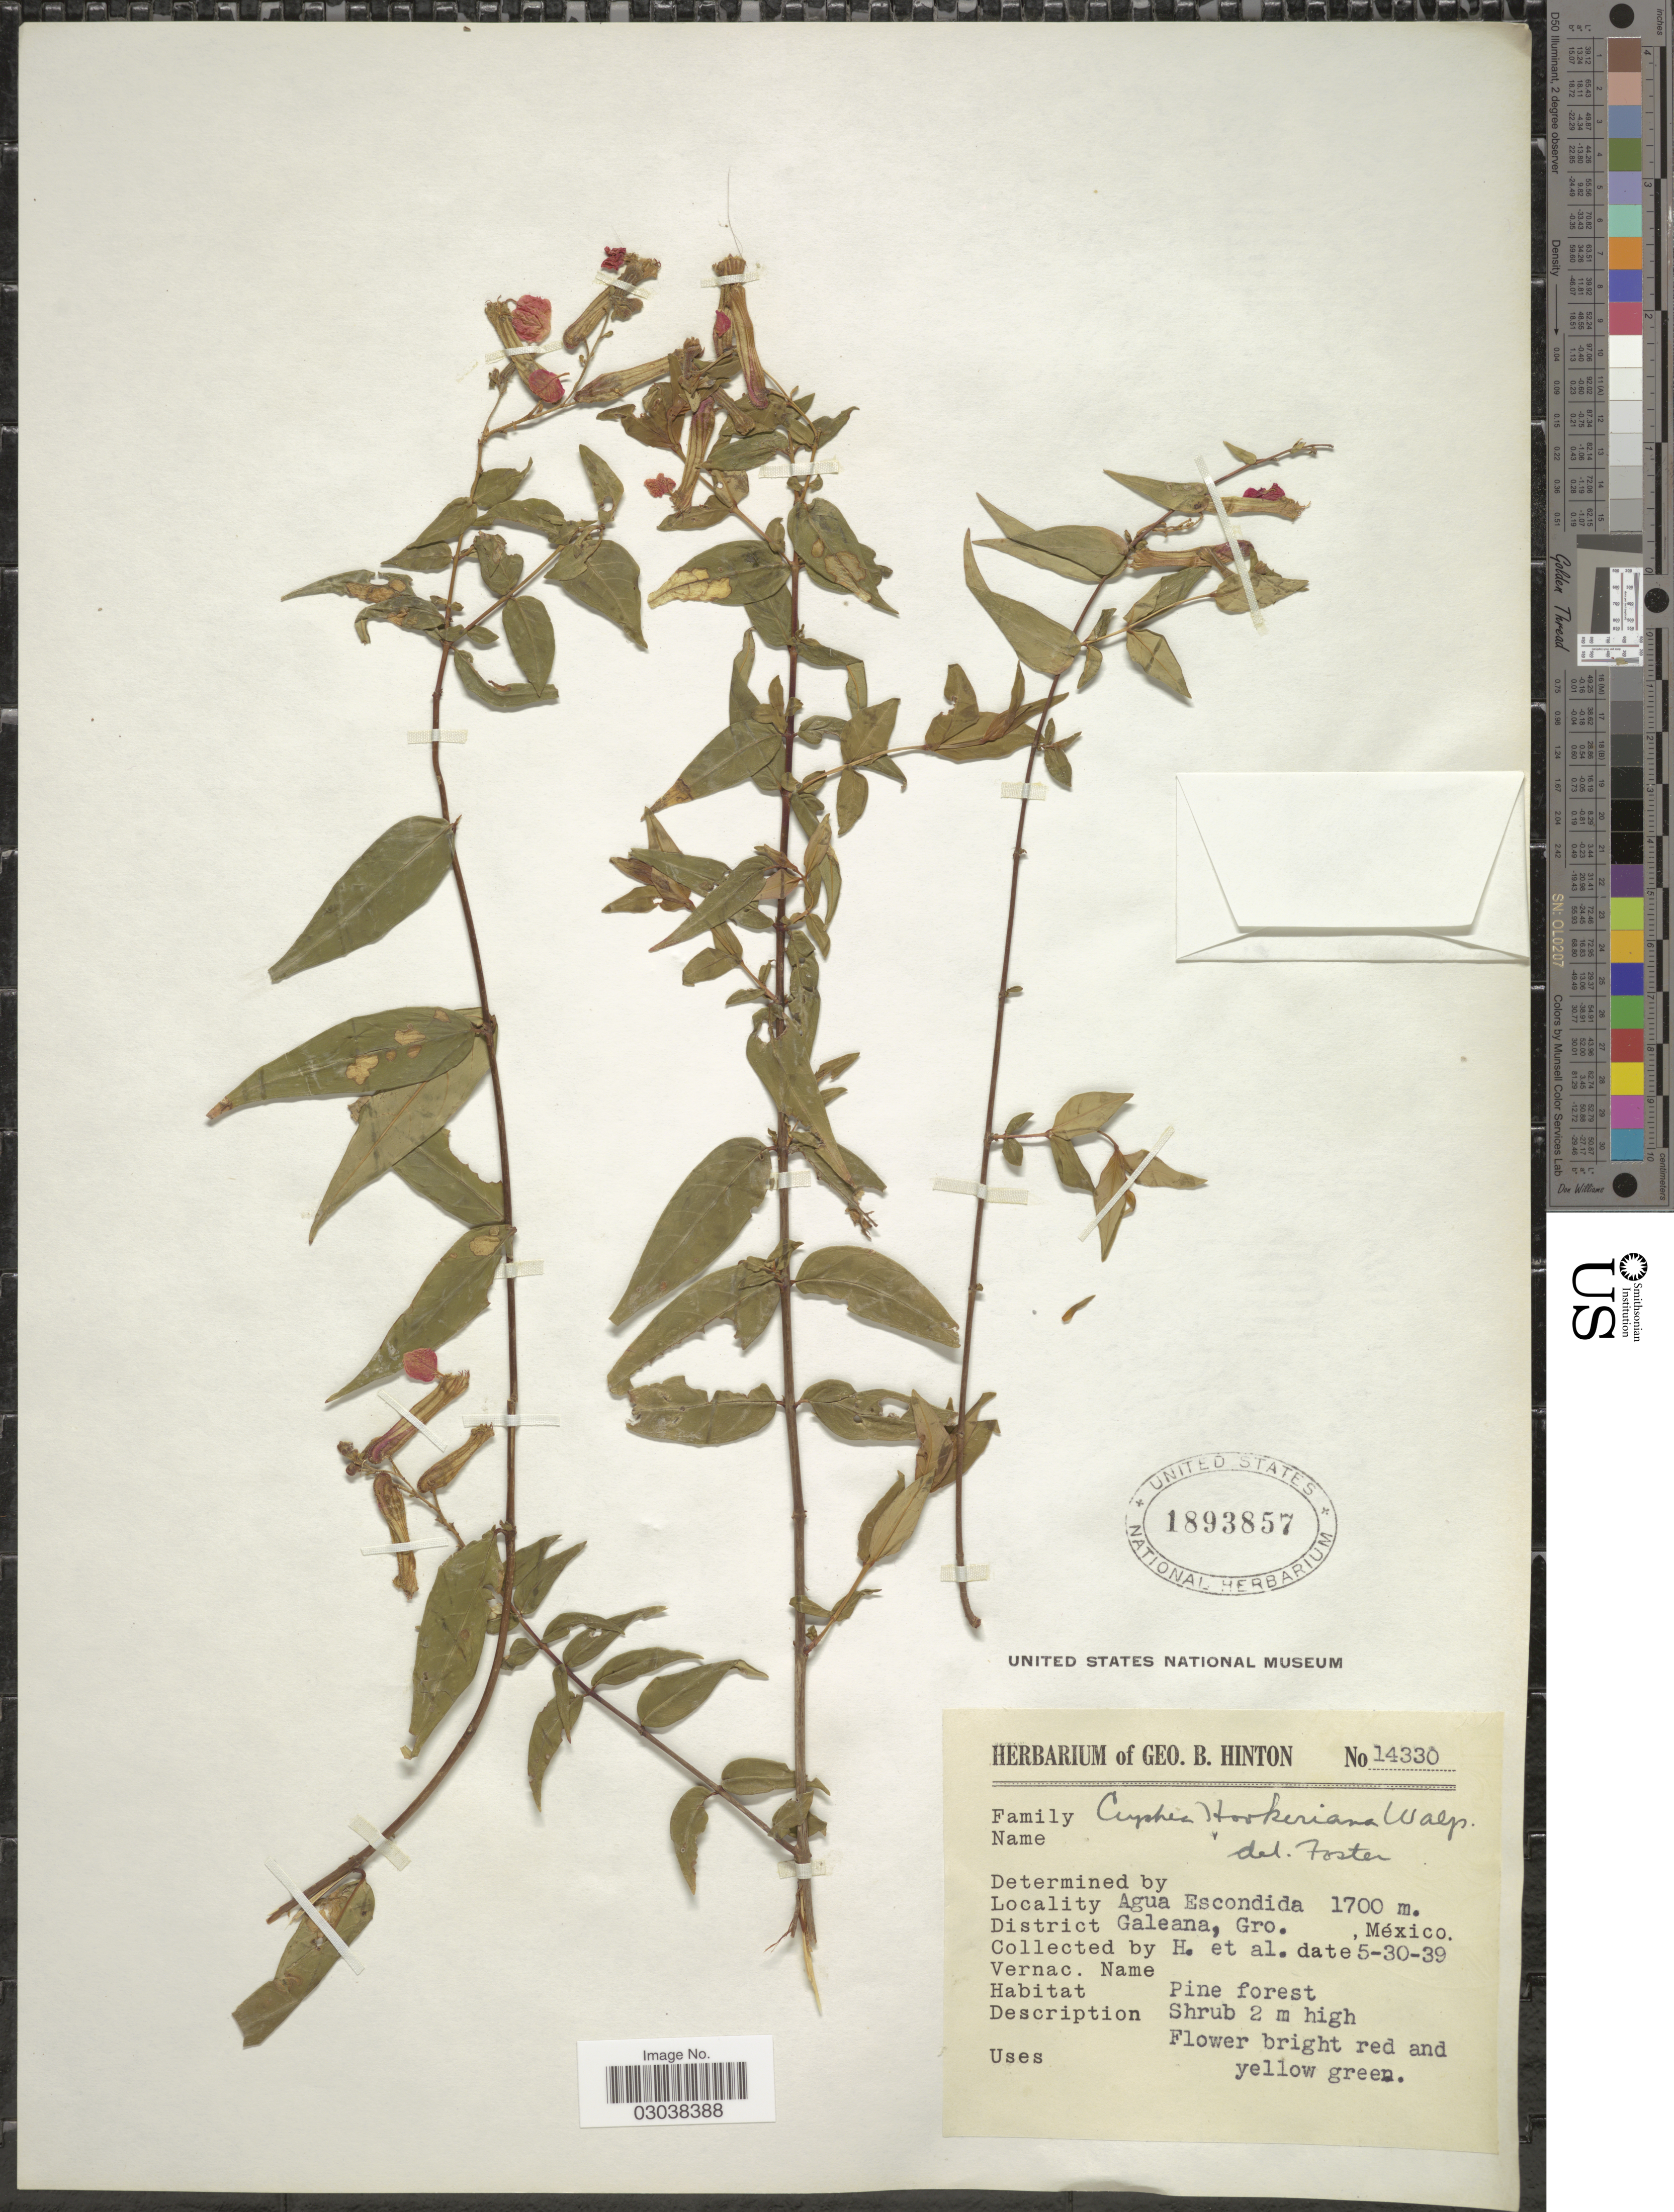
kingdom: Plantae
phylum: Tracheophyta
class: Magnoliopsida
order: Myrtales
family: Lythraceae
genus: Cuphea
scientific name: Cuphea hookeriana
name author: Walp.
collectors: G. B. Hinton & et al.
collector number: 14330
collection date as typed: Transcribed d/m/y: 30/5/39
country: Mexico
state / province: Guerrero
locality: Agua Escondida. District Galeana, Gro.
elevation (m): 1700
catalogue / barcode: US 1893857